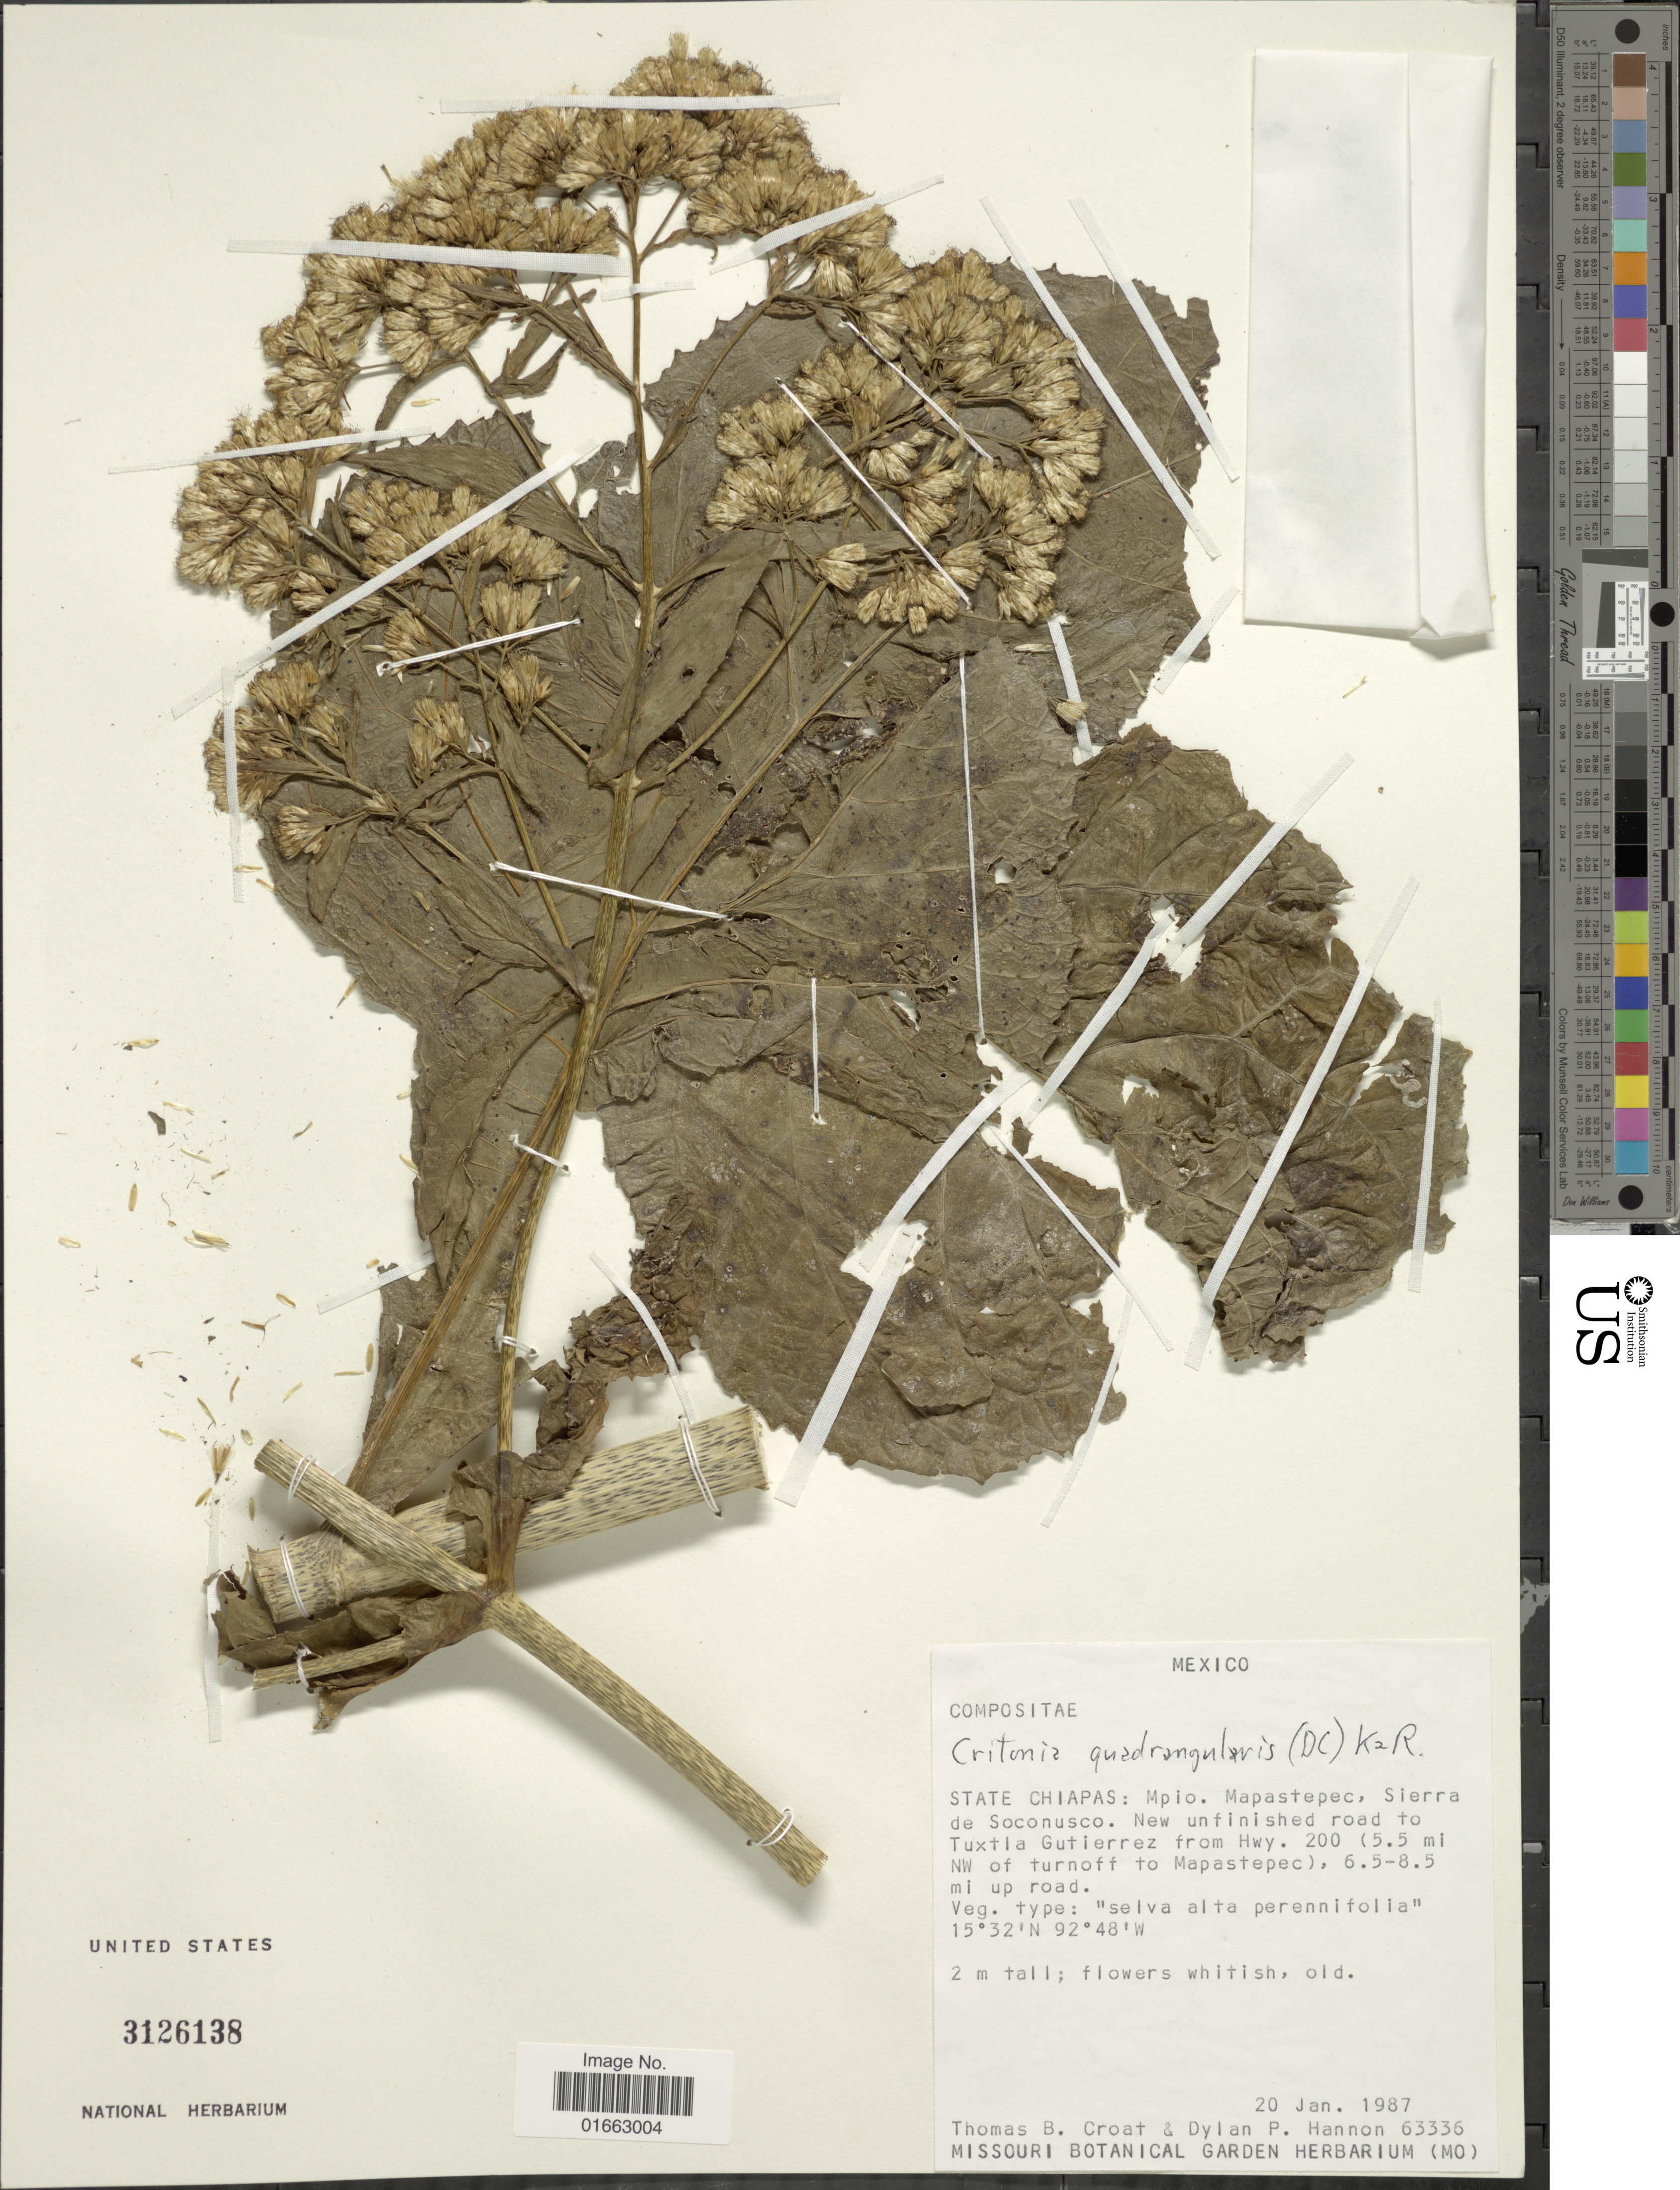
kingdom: Plantae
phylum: Tracheophyta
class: Magnoliopsida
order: Asterales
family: Asteraceae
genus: Critonia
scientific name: Critonia quadrangularis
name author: (DC.) R.M. King & H. Rob.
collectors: T. B. Croat & D. Hannon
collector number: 63336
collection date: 1987-01-20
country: Mexico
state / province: Chiapas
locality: Mpio. Mapastepec, Sierra de Soconusco, new unfinished road to Tuxtla Gutierres from Hwy. 200 (5.5 mi NW of turnoff to Mapastepec). 6.5-8.5 mi up road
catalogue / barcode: US 3126138